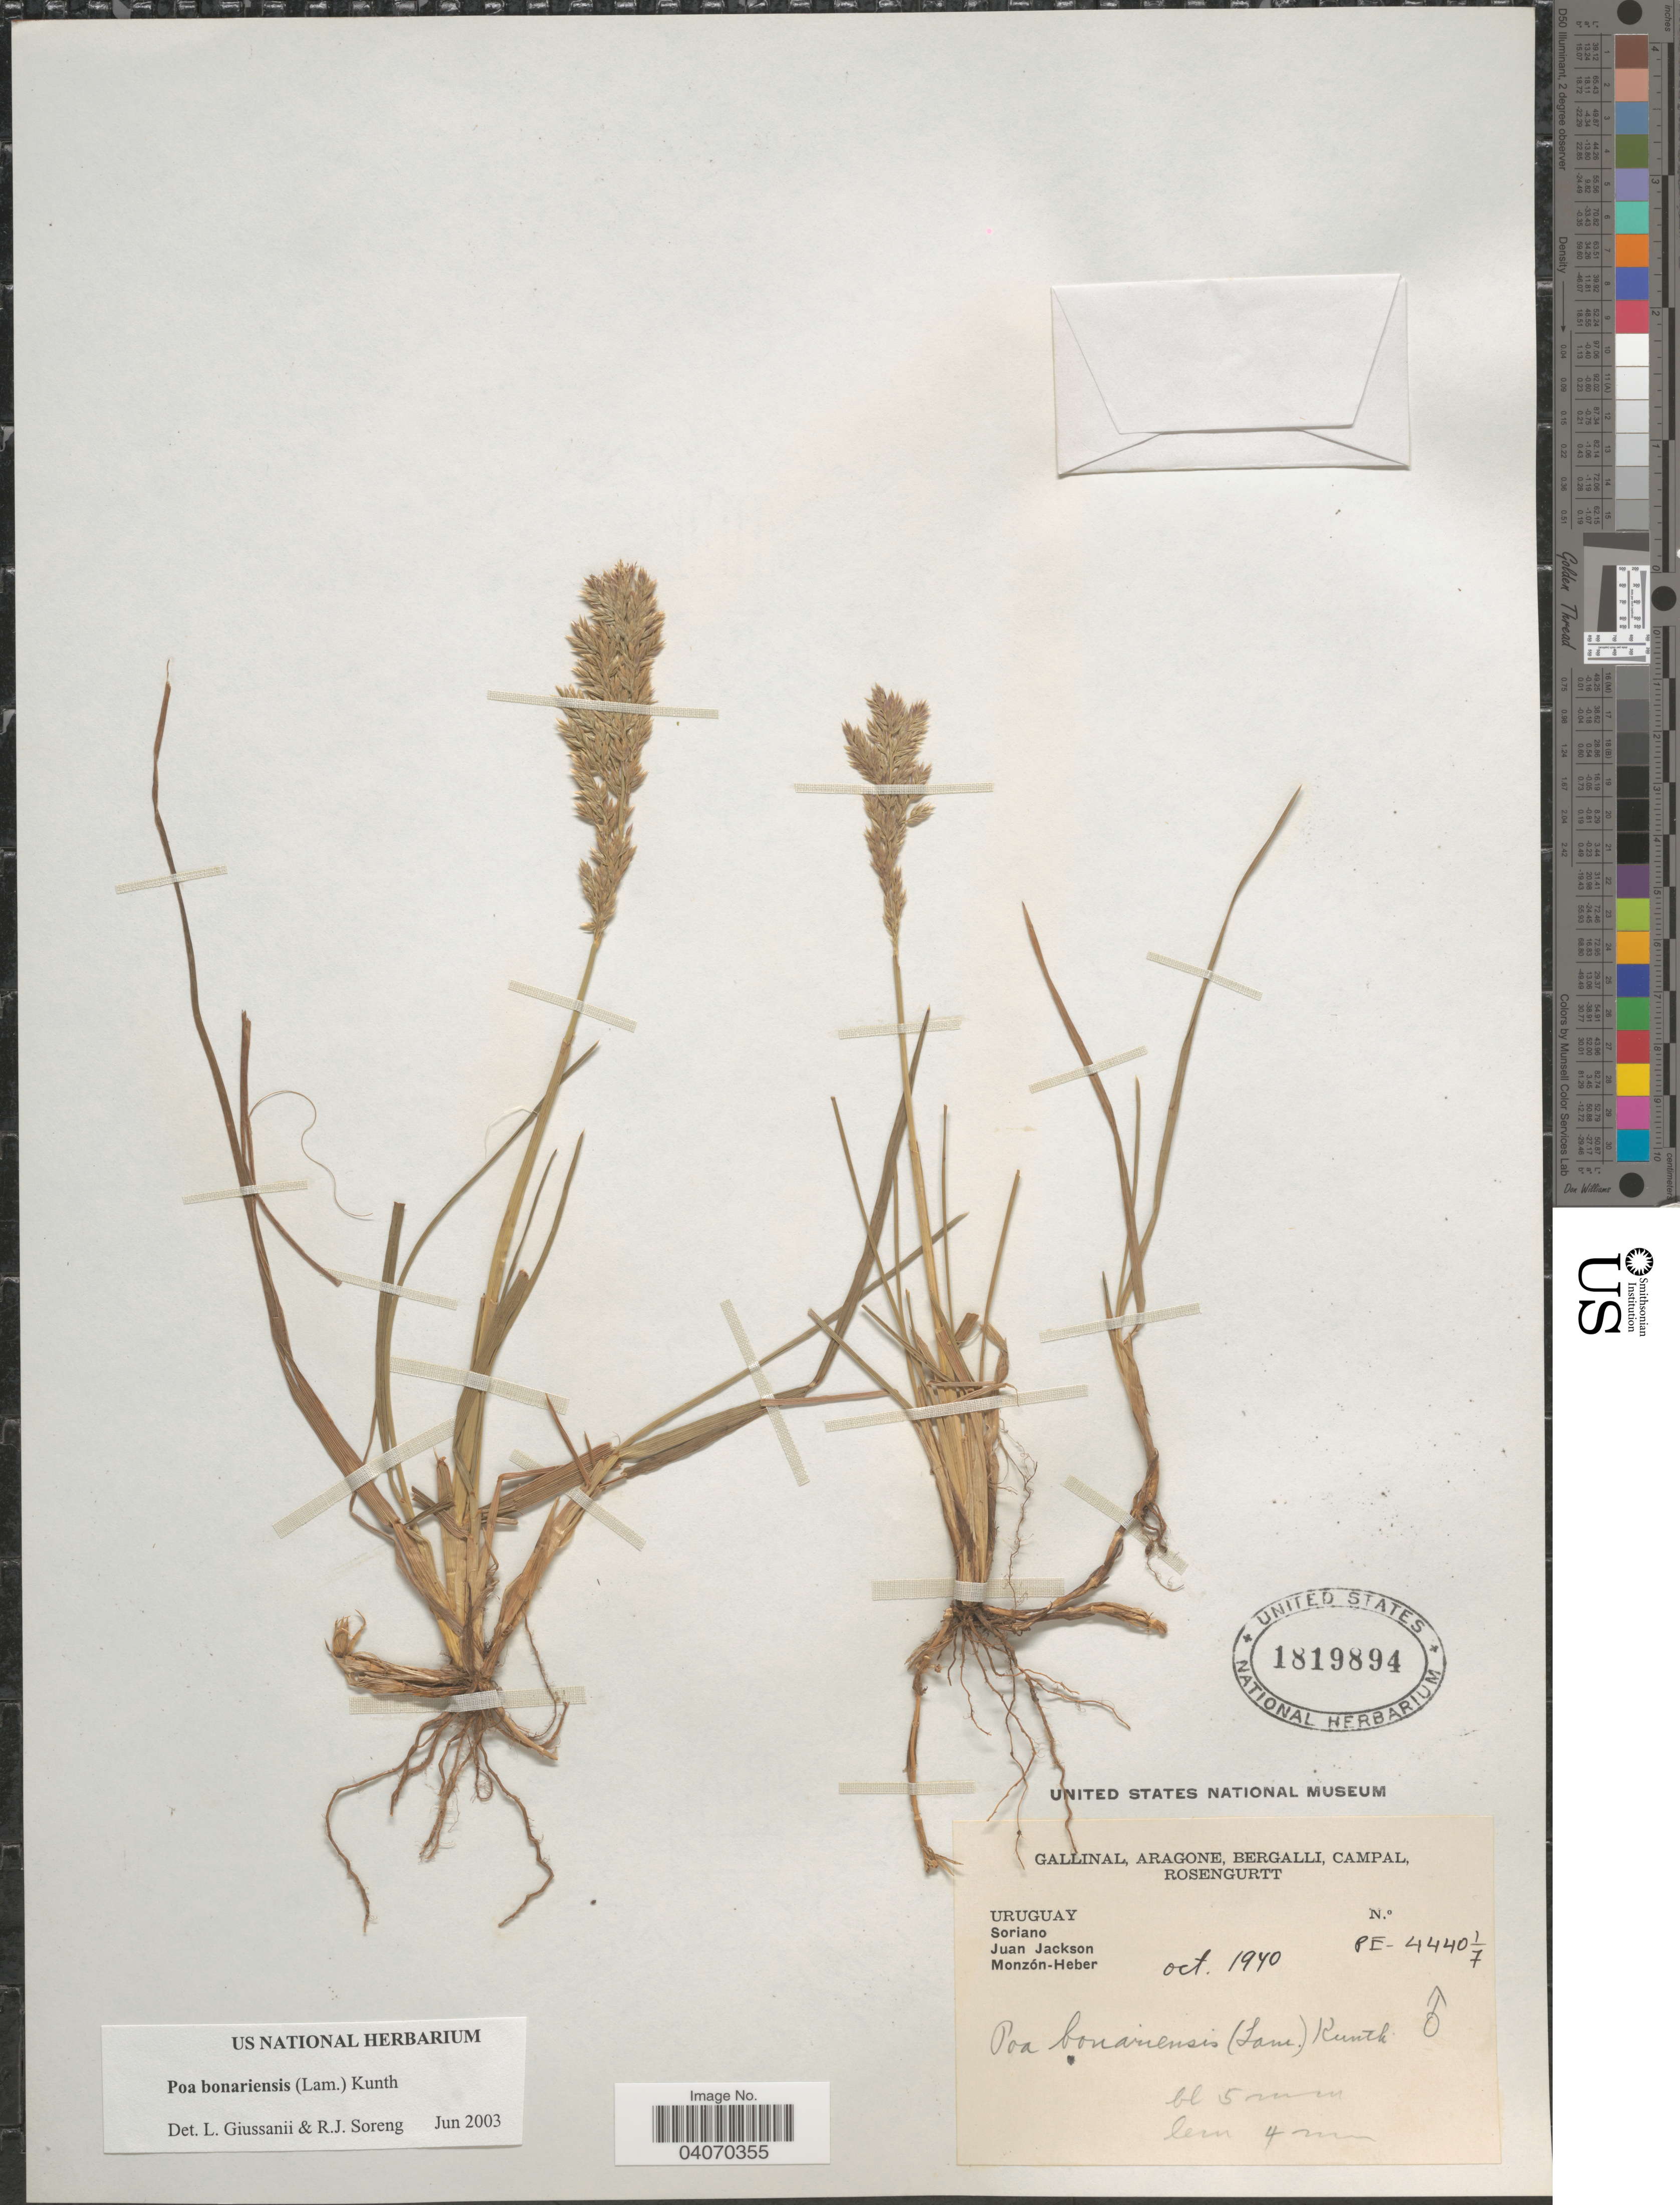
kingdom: Plantae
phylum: Tracheophyta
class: Liliopsida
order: Poales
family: Poaceae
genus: Poa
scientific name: Poa bonariensis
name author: (Lam.) Kunth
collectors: J. Jackson & Monzon-Heber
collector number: PE-44401/7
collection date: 1940-10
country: Uruguay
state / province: Soriano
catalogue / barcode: US 1819894